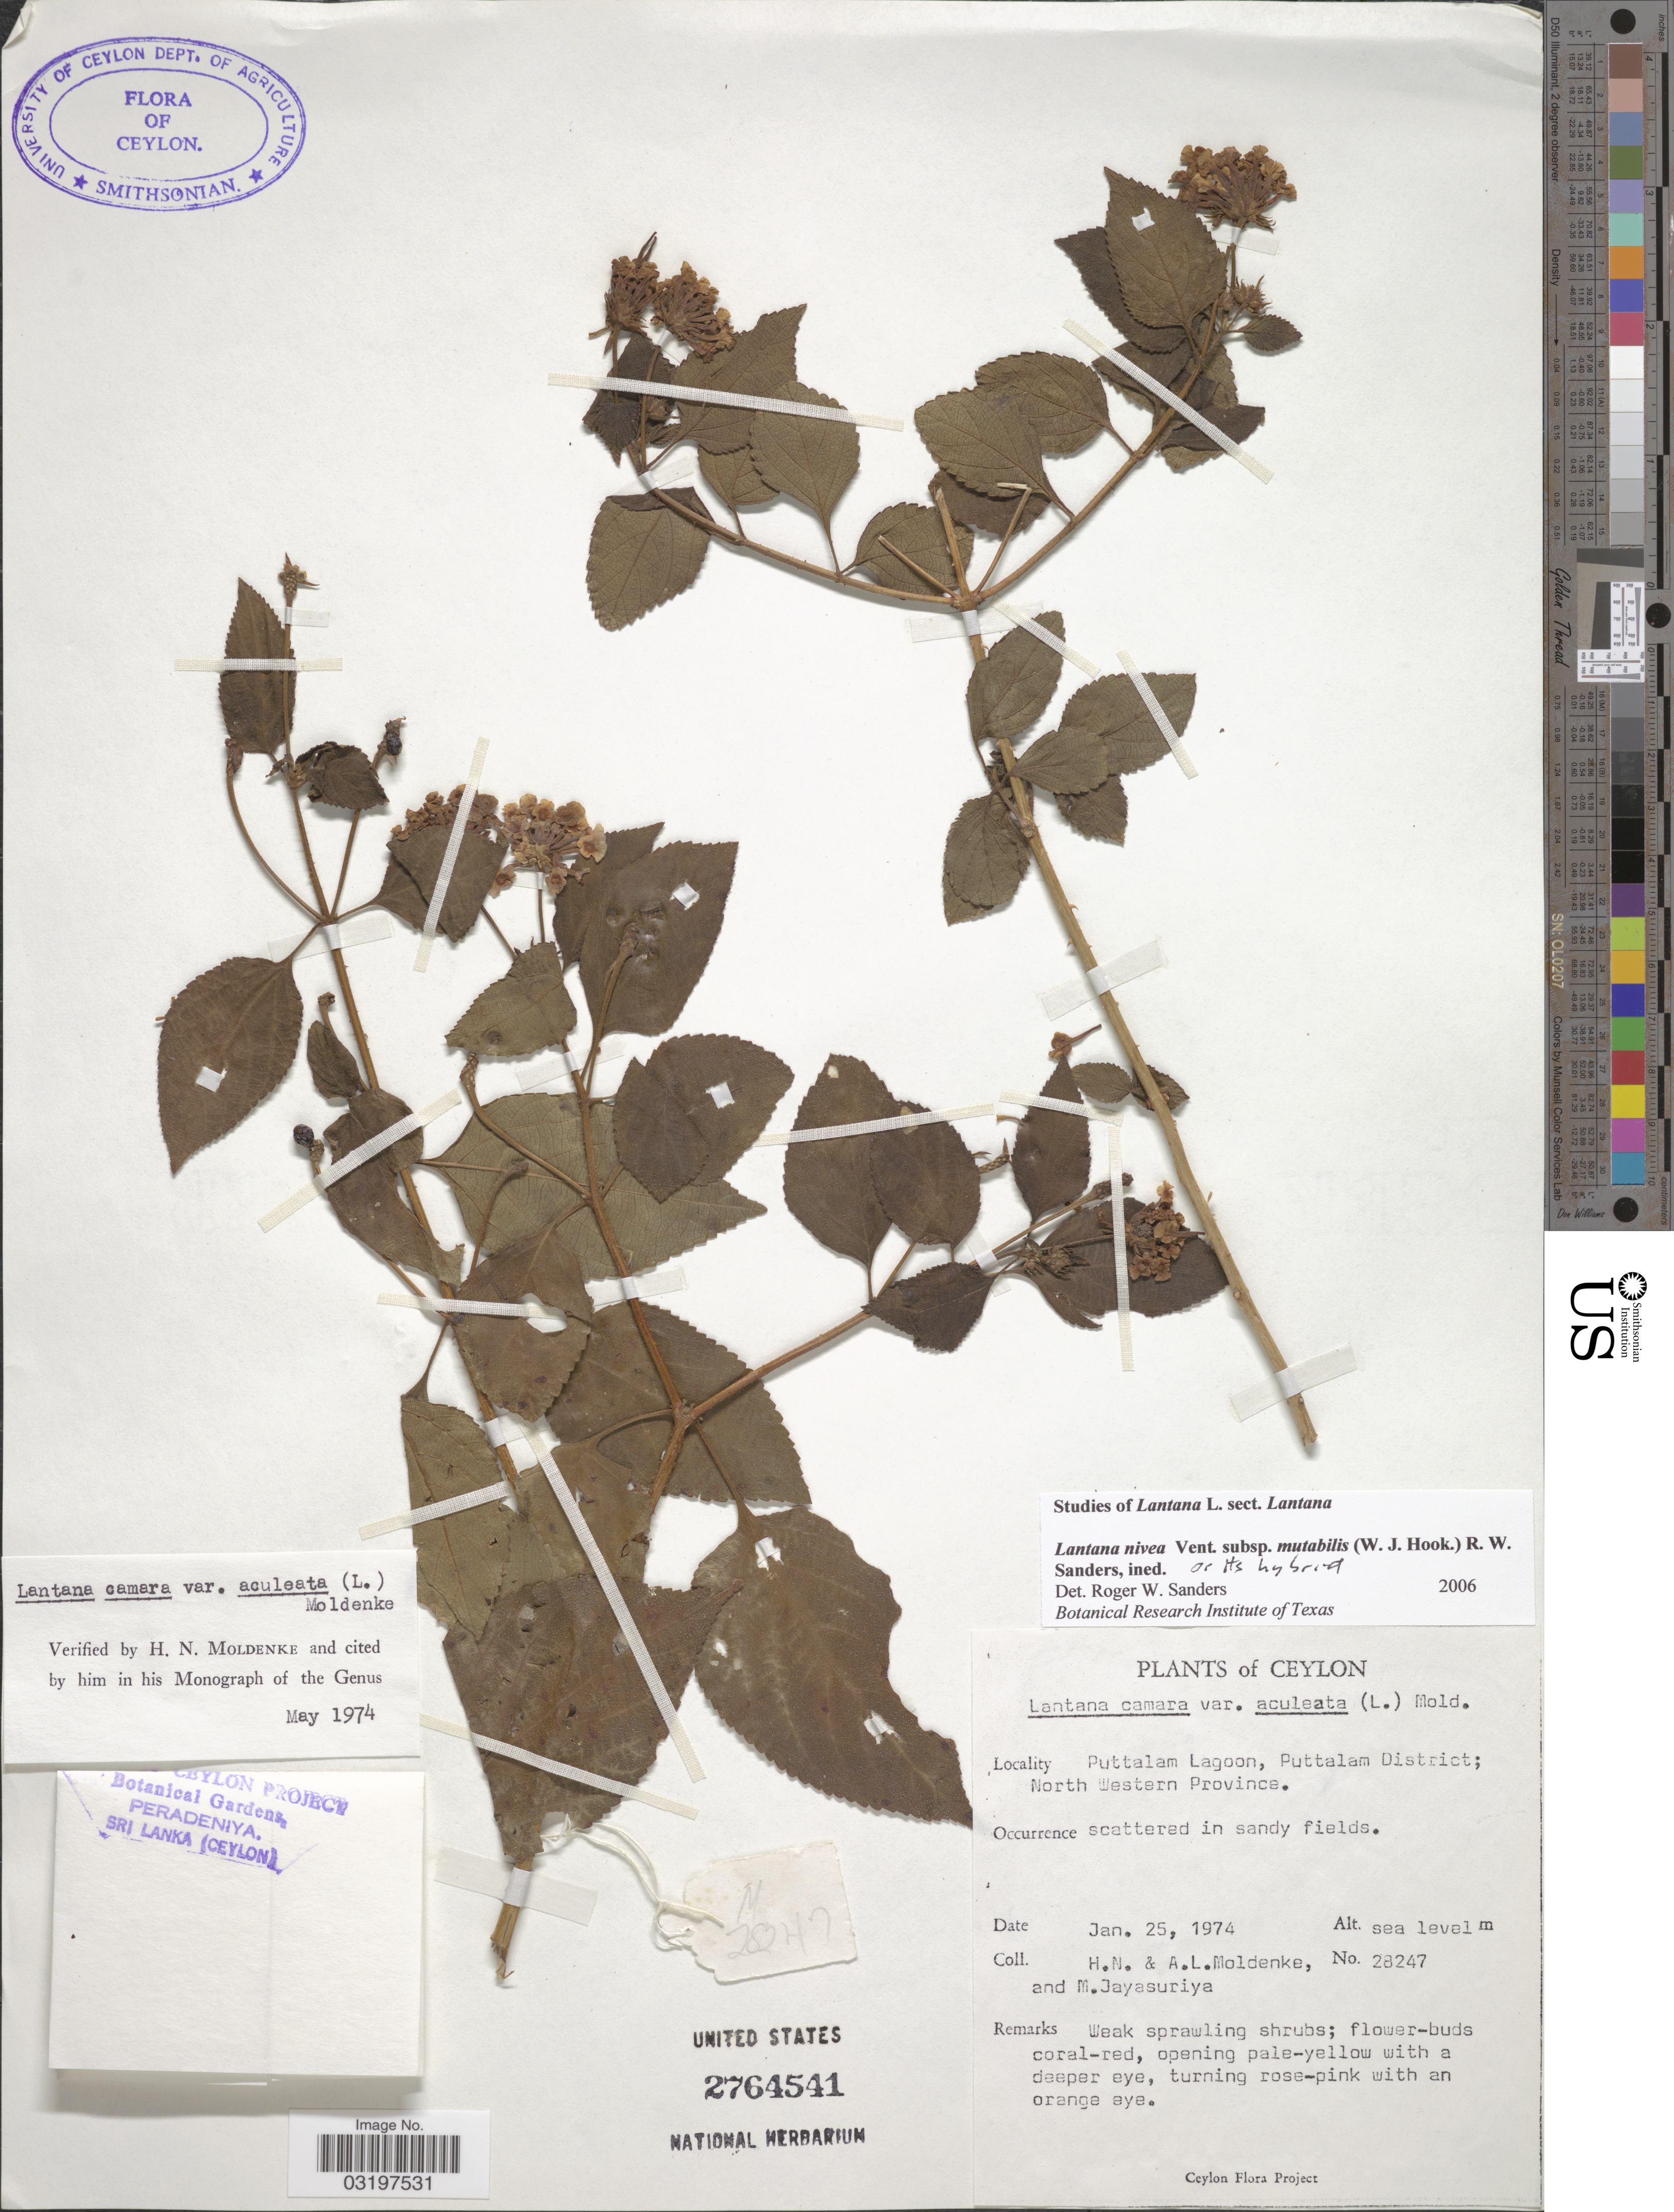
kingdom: Plantae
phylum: Tracheophyta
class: Magnoliopsida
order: Lamiales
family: Verbenaceae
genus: Lantana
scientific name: Lantana nivea subsp. mutabilis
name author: (Hook.) R. W. Sanders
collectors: H. N. Moldenke, A. L. Moldenke & M. Jayasuriya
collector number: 28247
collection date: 1974-01-25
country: Sri Lanka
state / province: North Western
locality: Ceylon. Puttalam Lagoon, Puttalam District.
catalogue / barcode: US 2764541